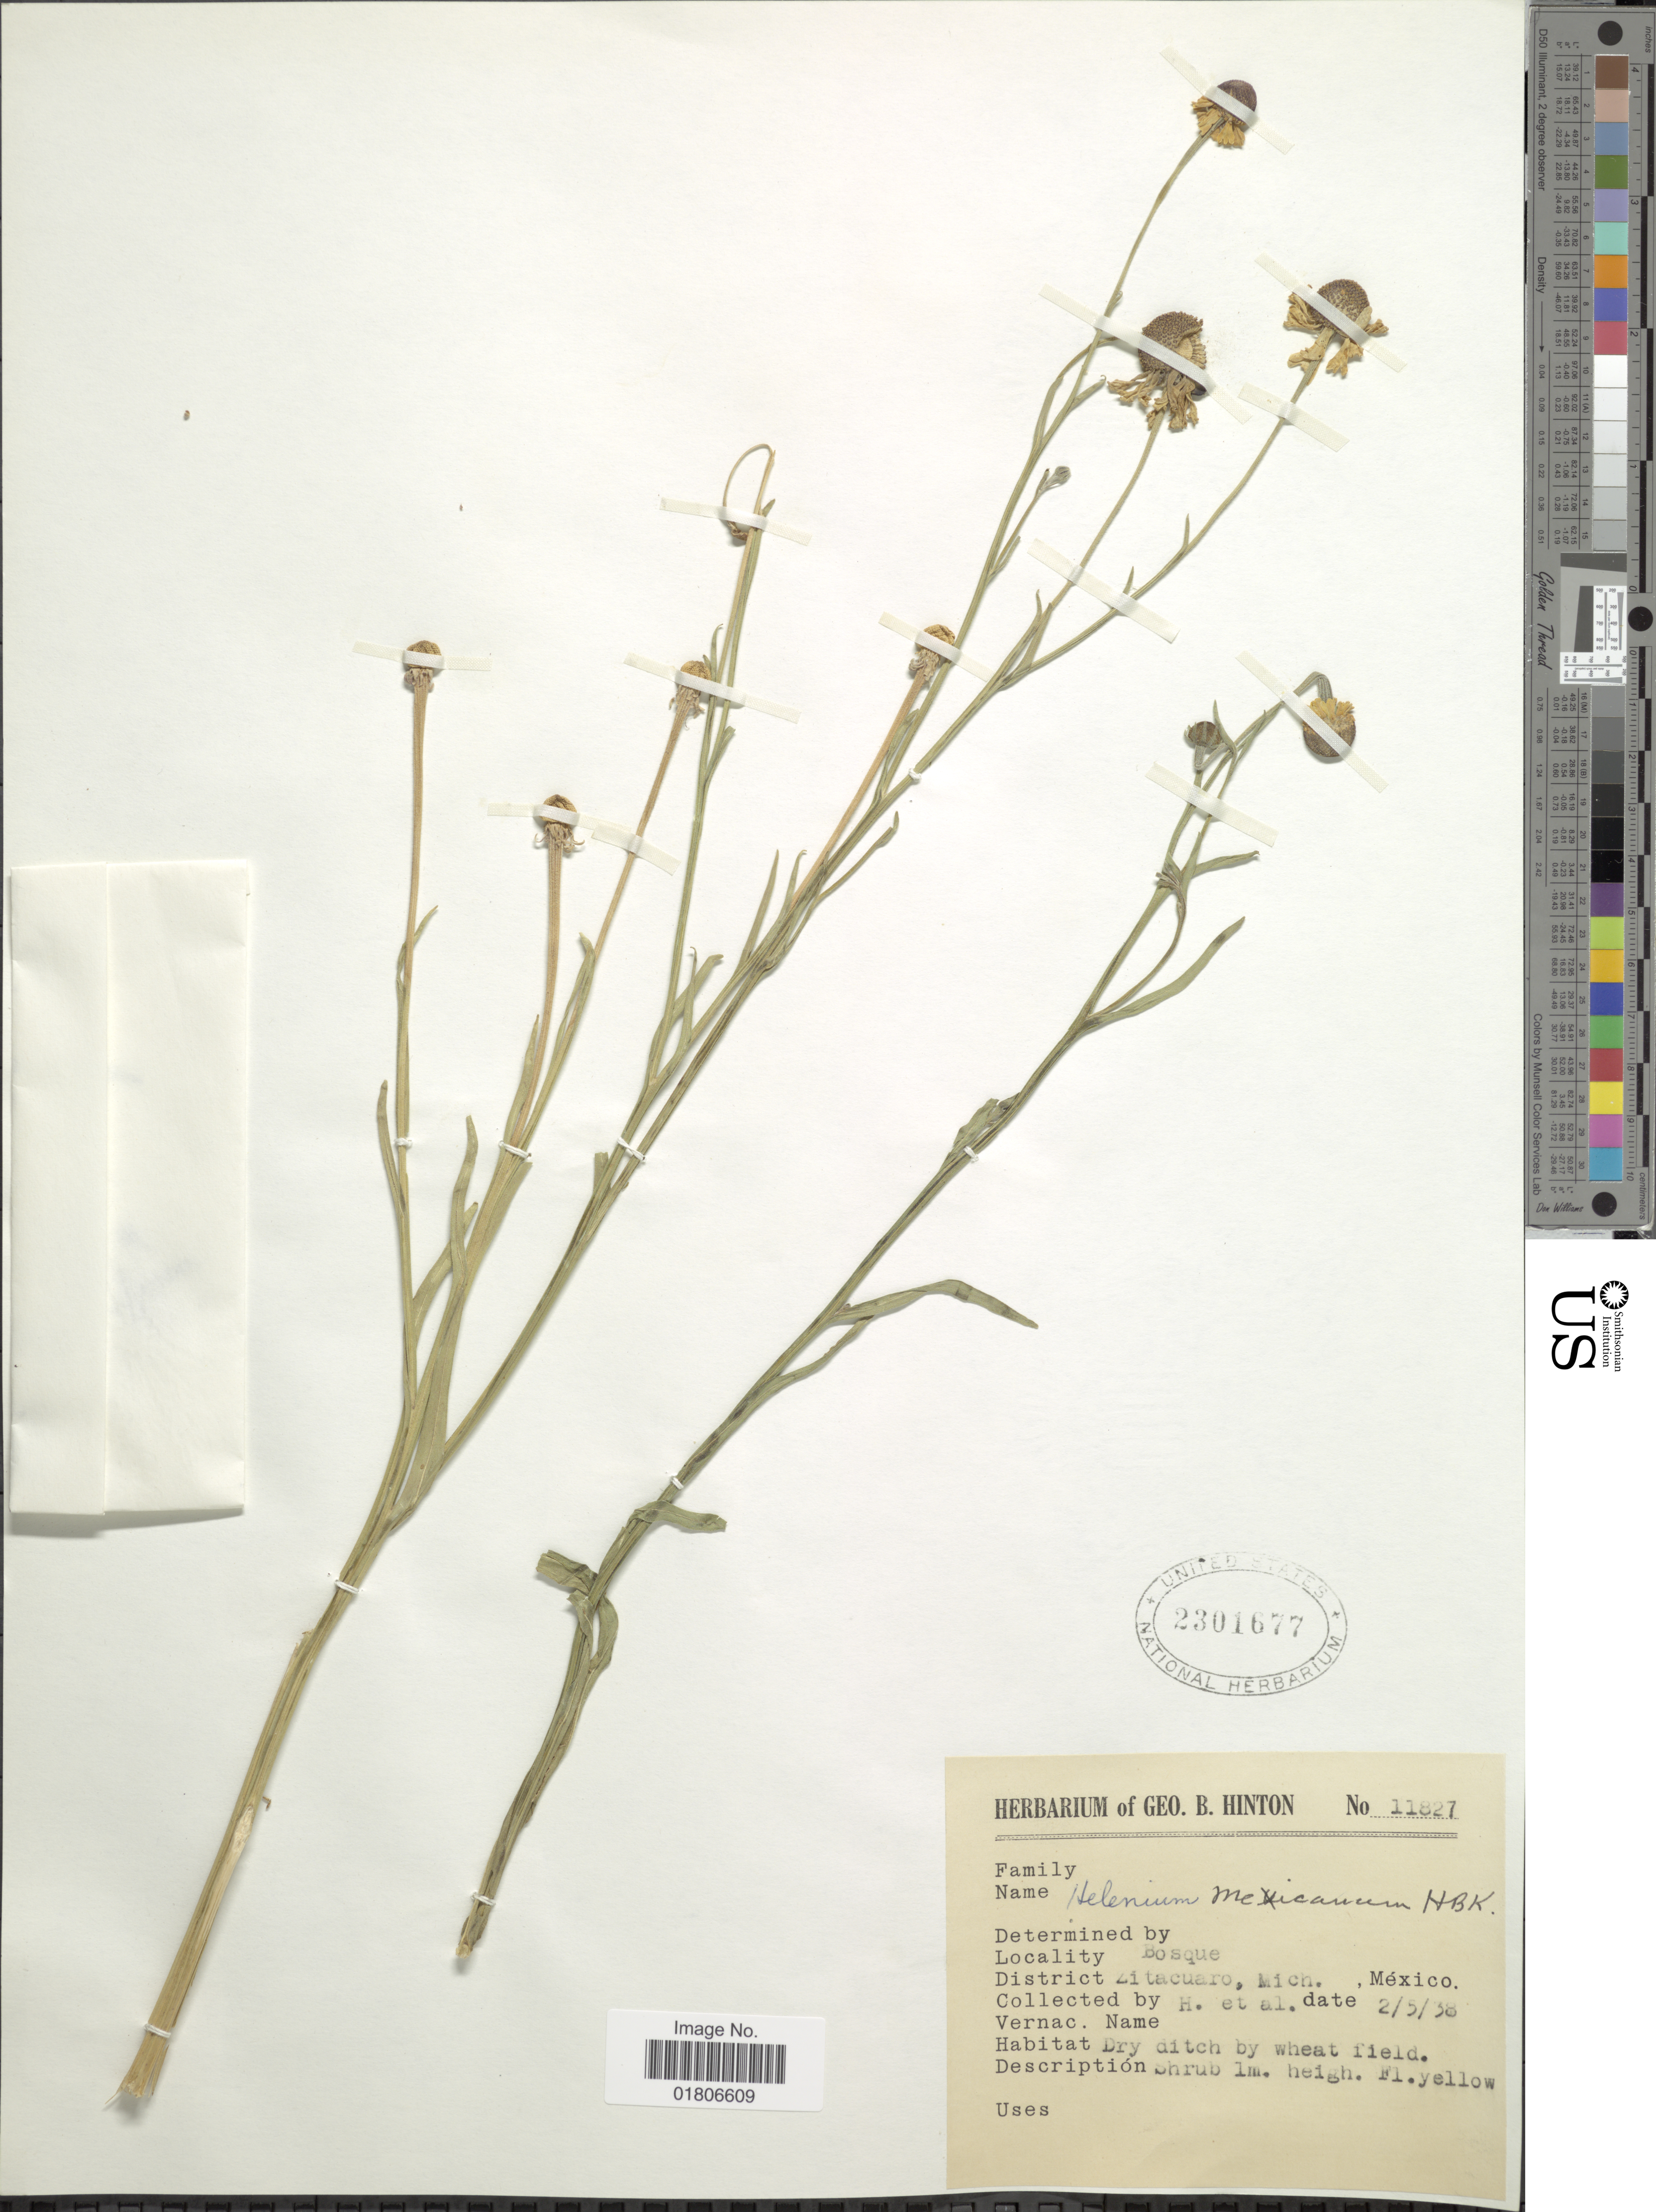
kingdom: Plantae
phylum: Tracheophyta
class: Magnoliopsida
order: Asterales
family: Asteraceae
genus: Helenium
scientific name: Helenium mexicanum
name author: Kunth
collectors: G. B. Hinton & et al.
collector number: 11827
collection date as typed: Transcribed d/m/y: 5/2/38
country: Mexico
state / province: Michoacán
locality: District. Zitacuaro. Bosque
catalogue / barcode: US 2301677